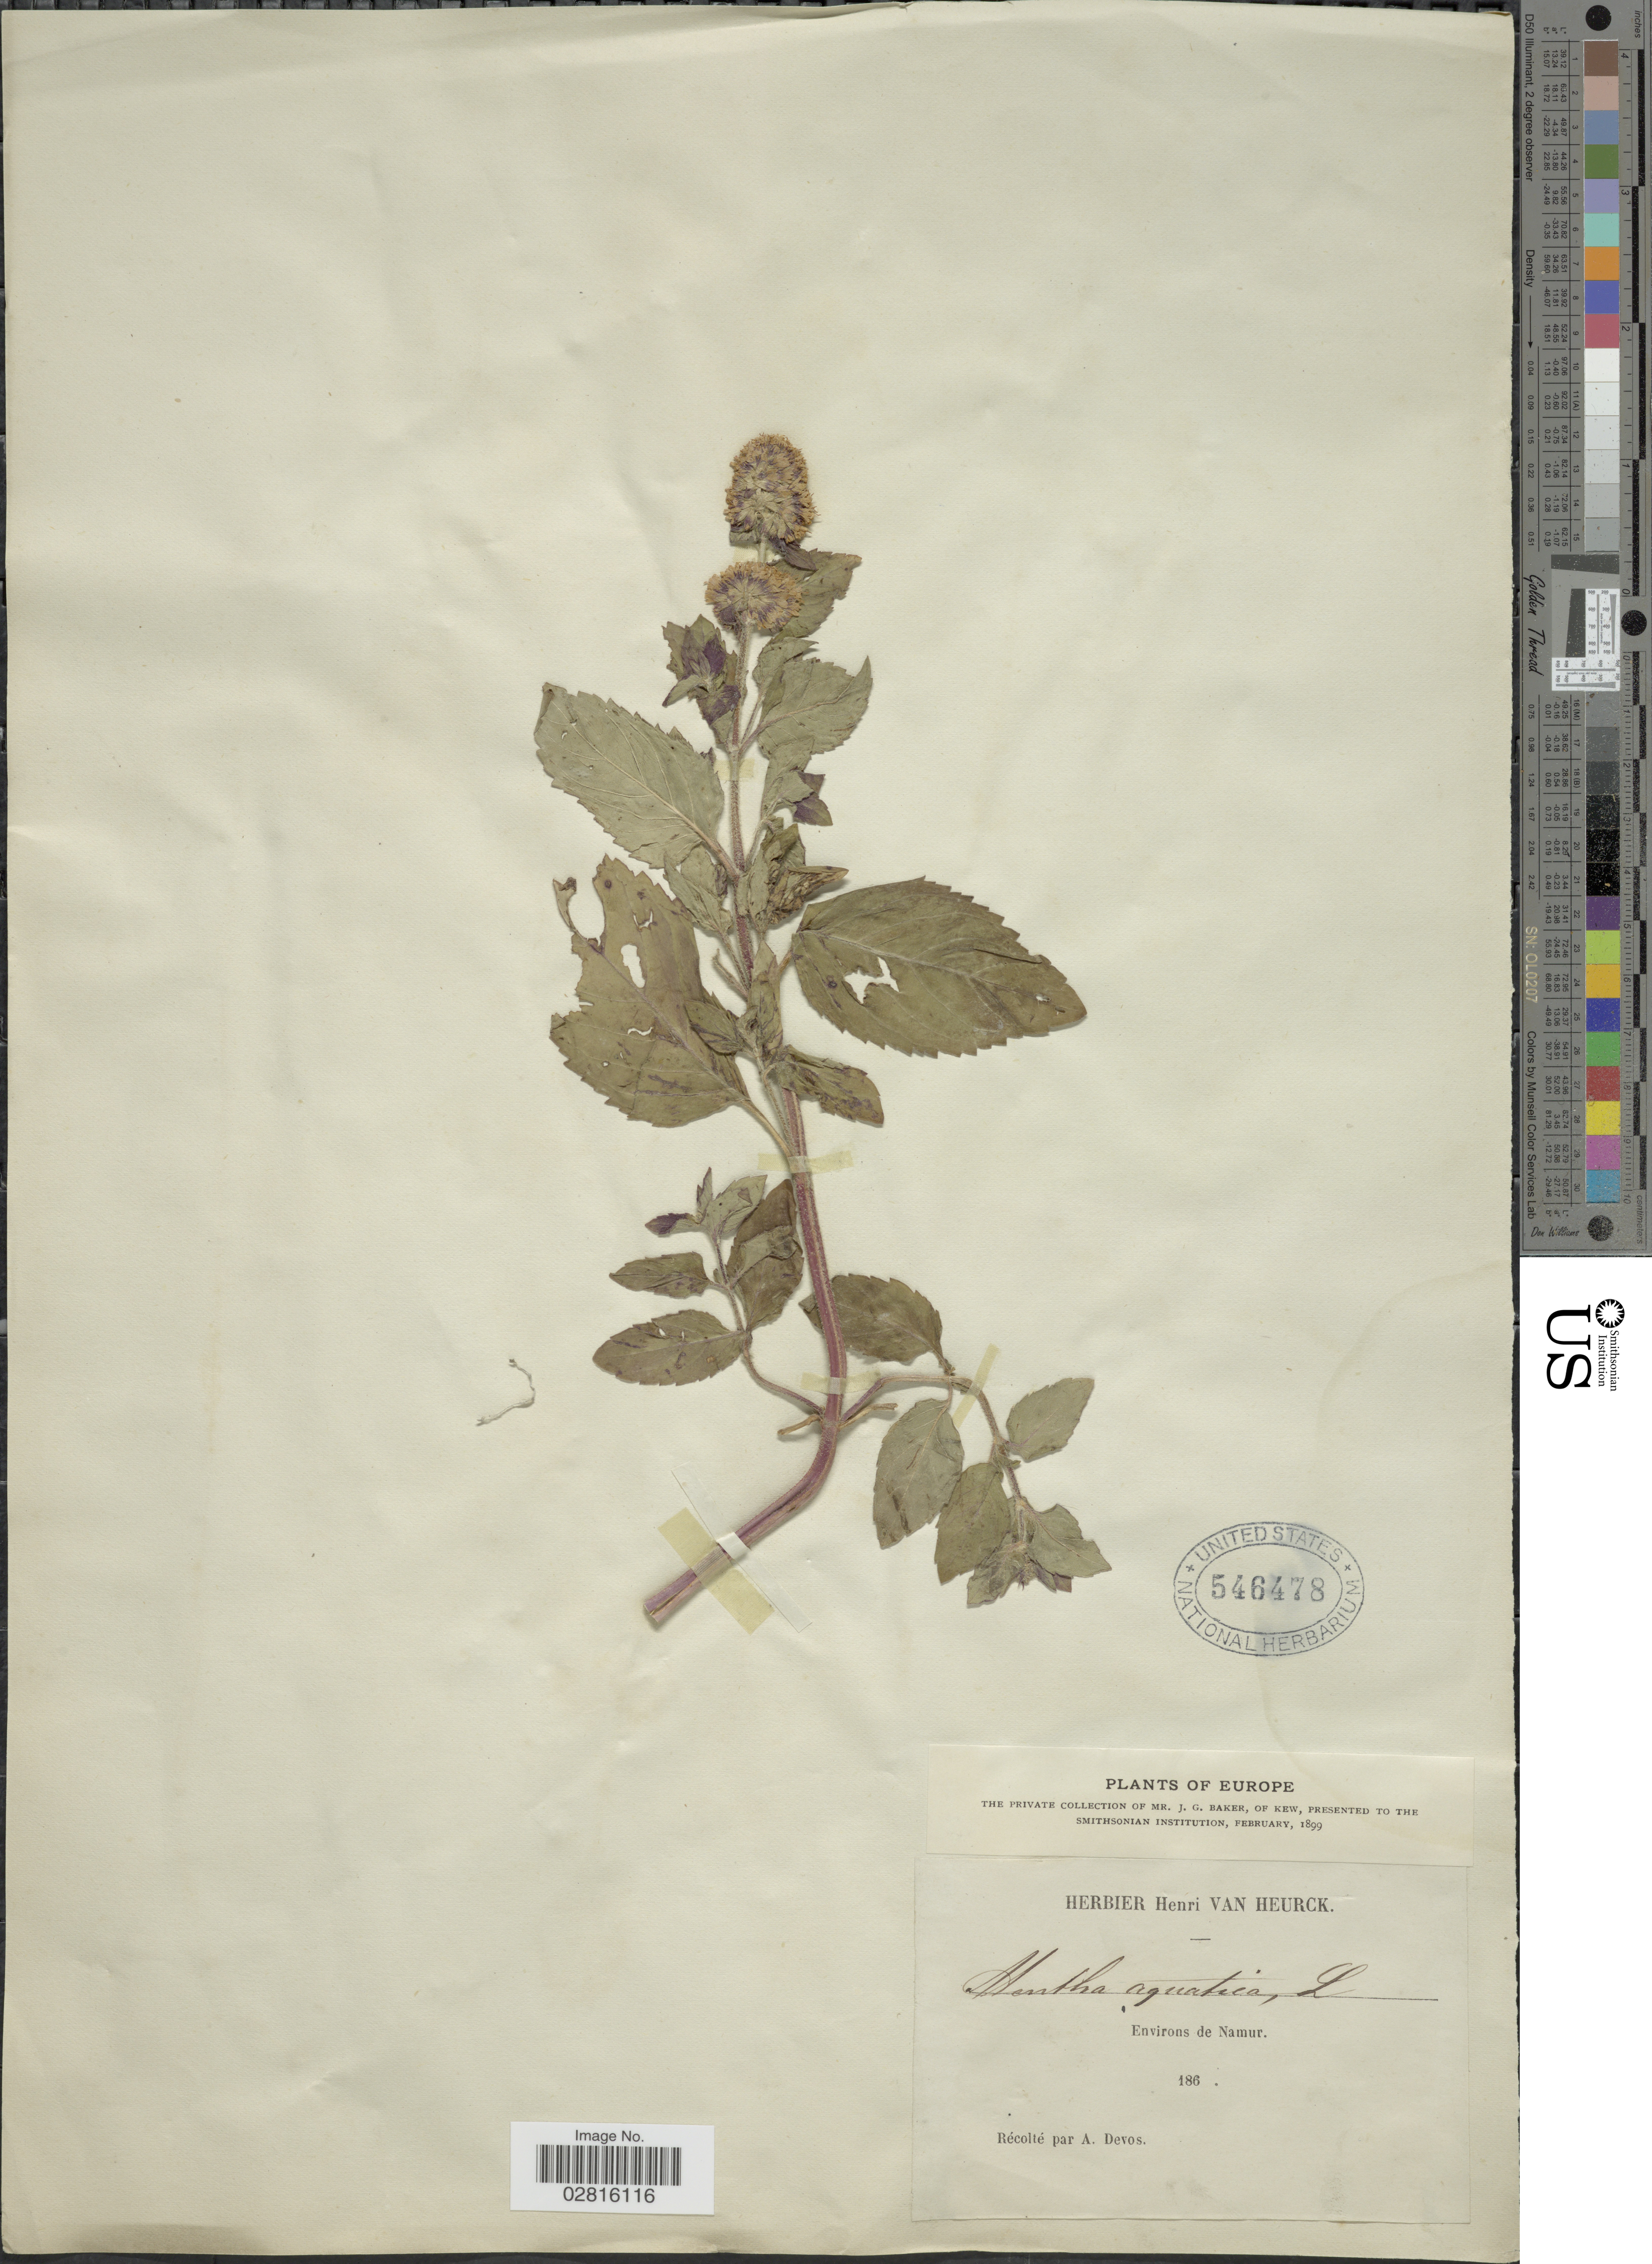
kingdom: Plantae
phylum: Tracheophyta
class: Magnoliopsida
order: Lamiales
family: Lamiaceae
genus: Mentha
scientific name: Mentha aquatica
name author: L.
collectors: A. deVos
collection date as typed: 186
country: Belgium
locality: Environs de Namur. Europe.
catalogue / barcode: US 546478